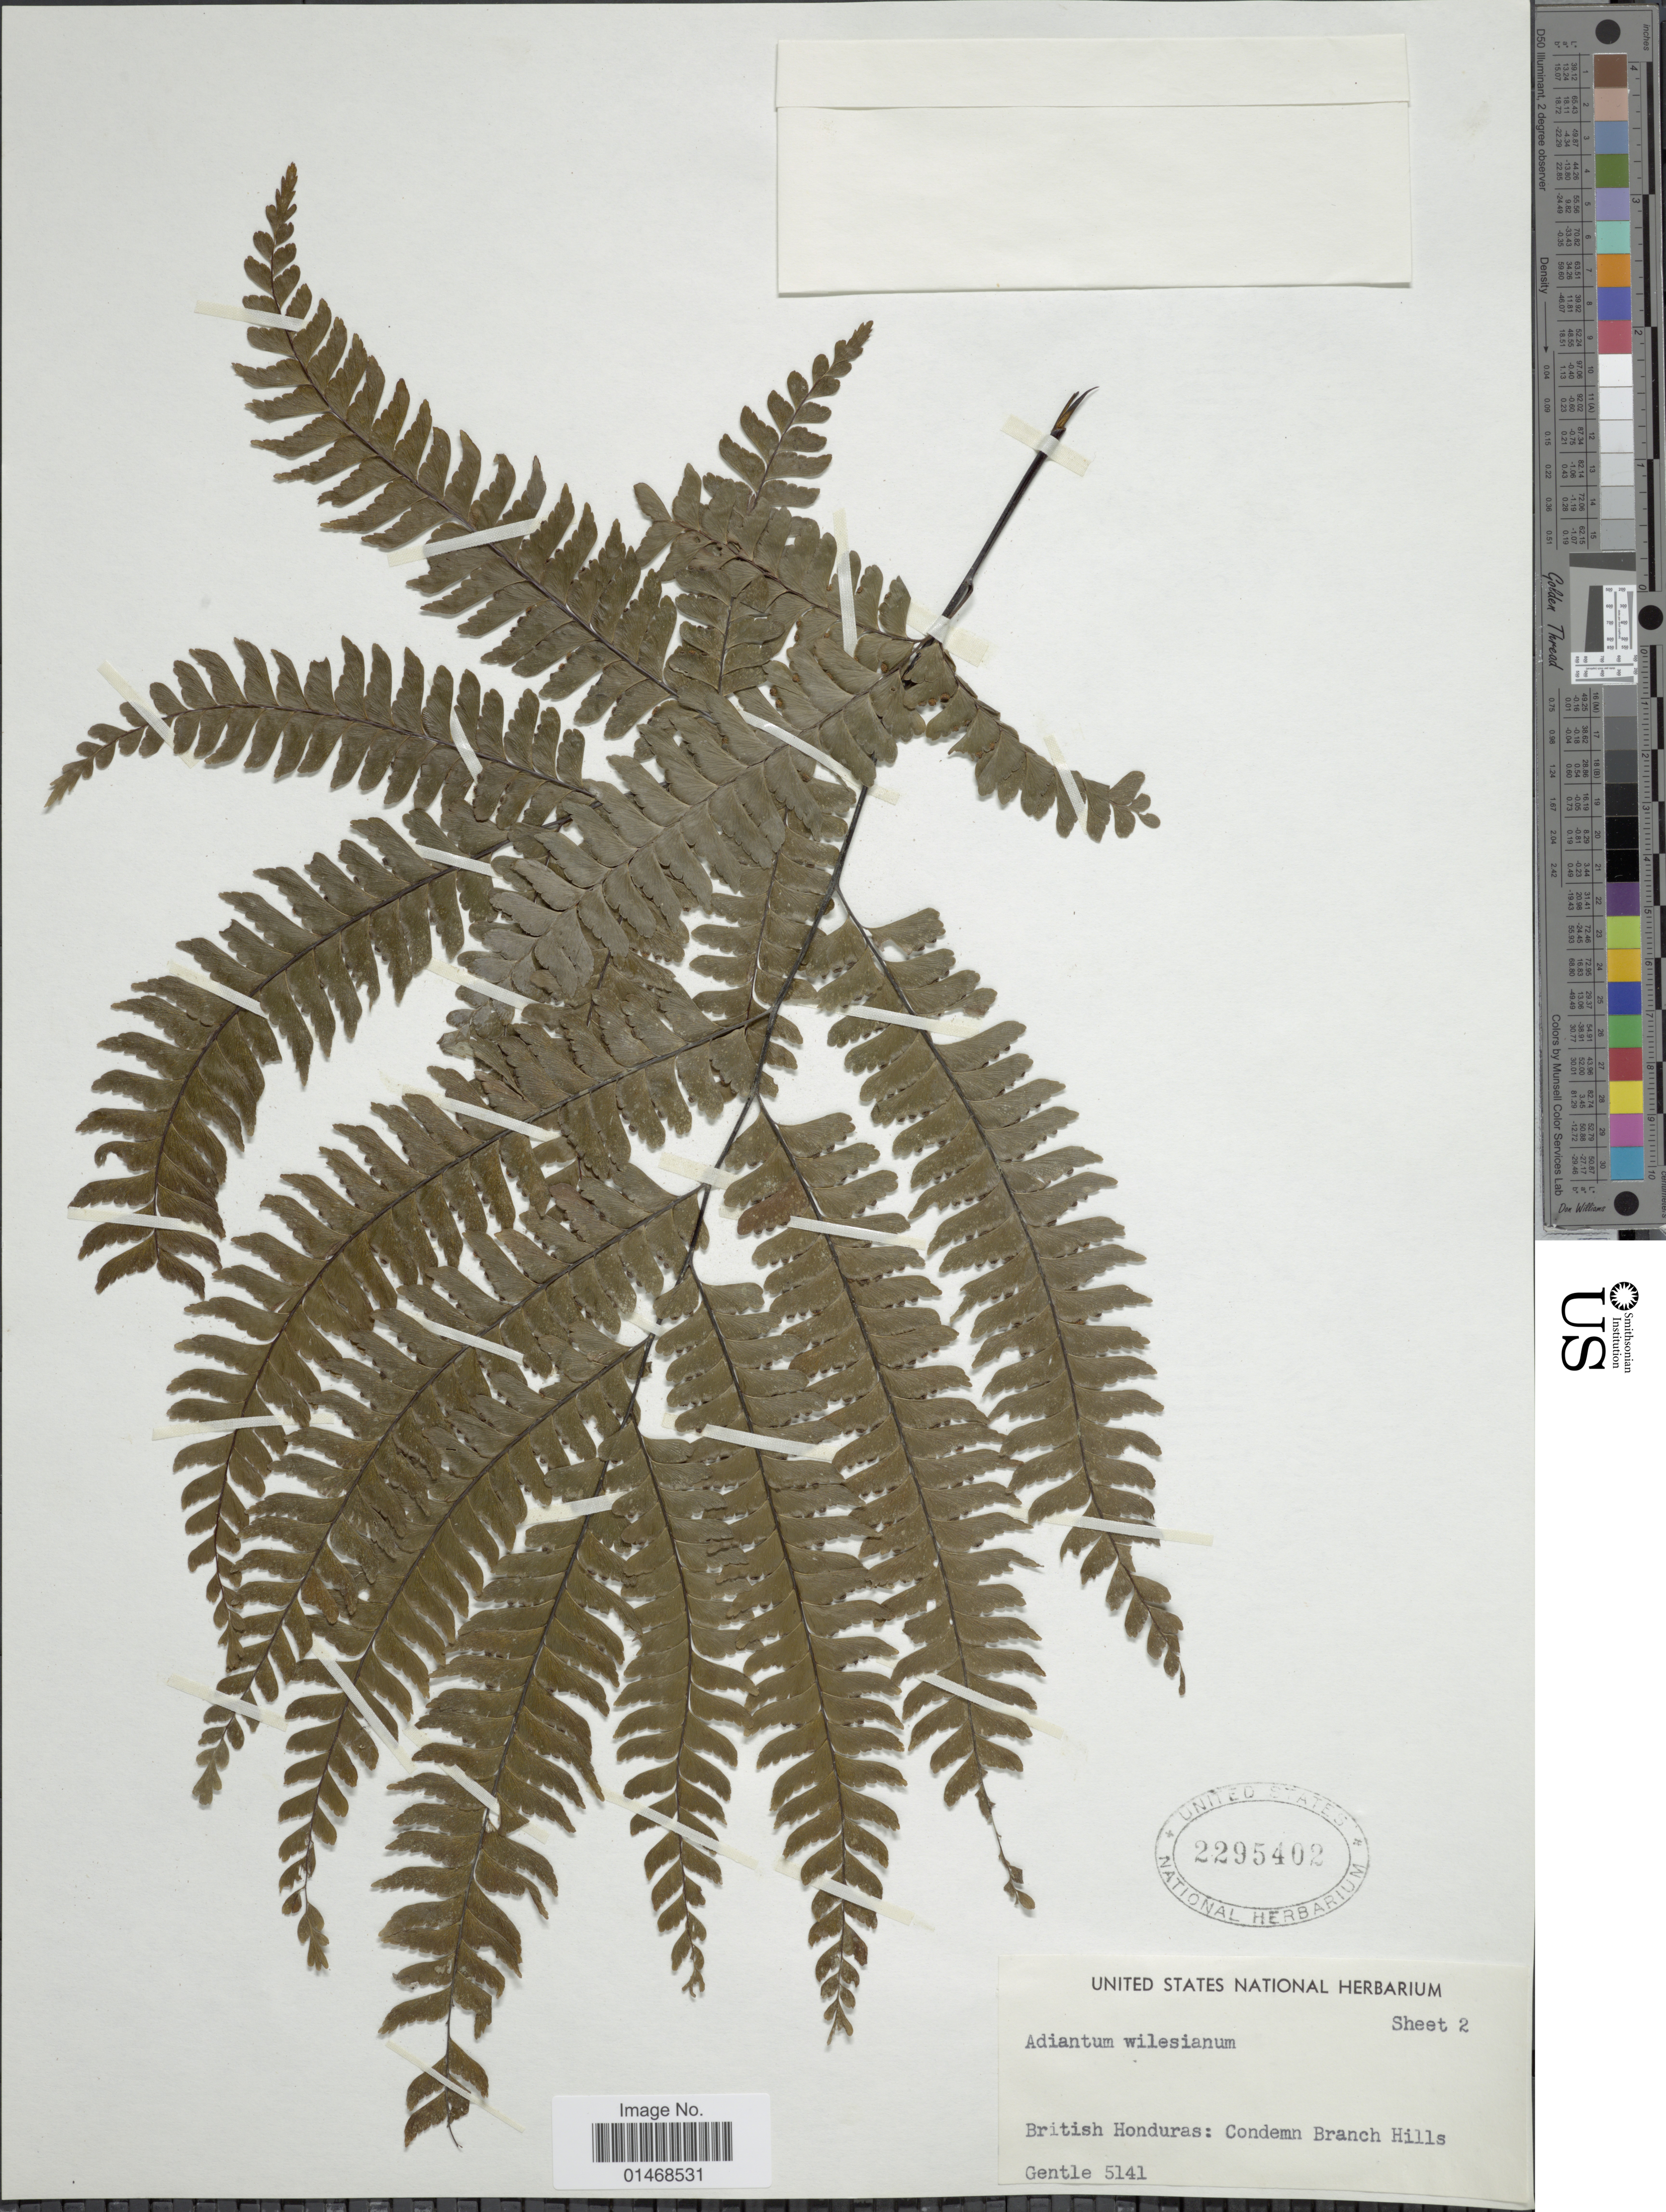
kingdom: Plantae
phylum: Tracheophyta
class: Polypodiopsida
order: Polypodiales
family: Pteridaceae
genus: Adiantum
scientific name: Adiantum wilesianum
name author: Hook.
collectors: Gentle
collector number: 5141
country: Belize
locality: British Honduras: Condemn Branch Hills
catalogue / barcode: US 2295402